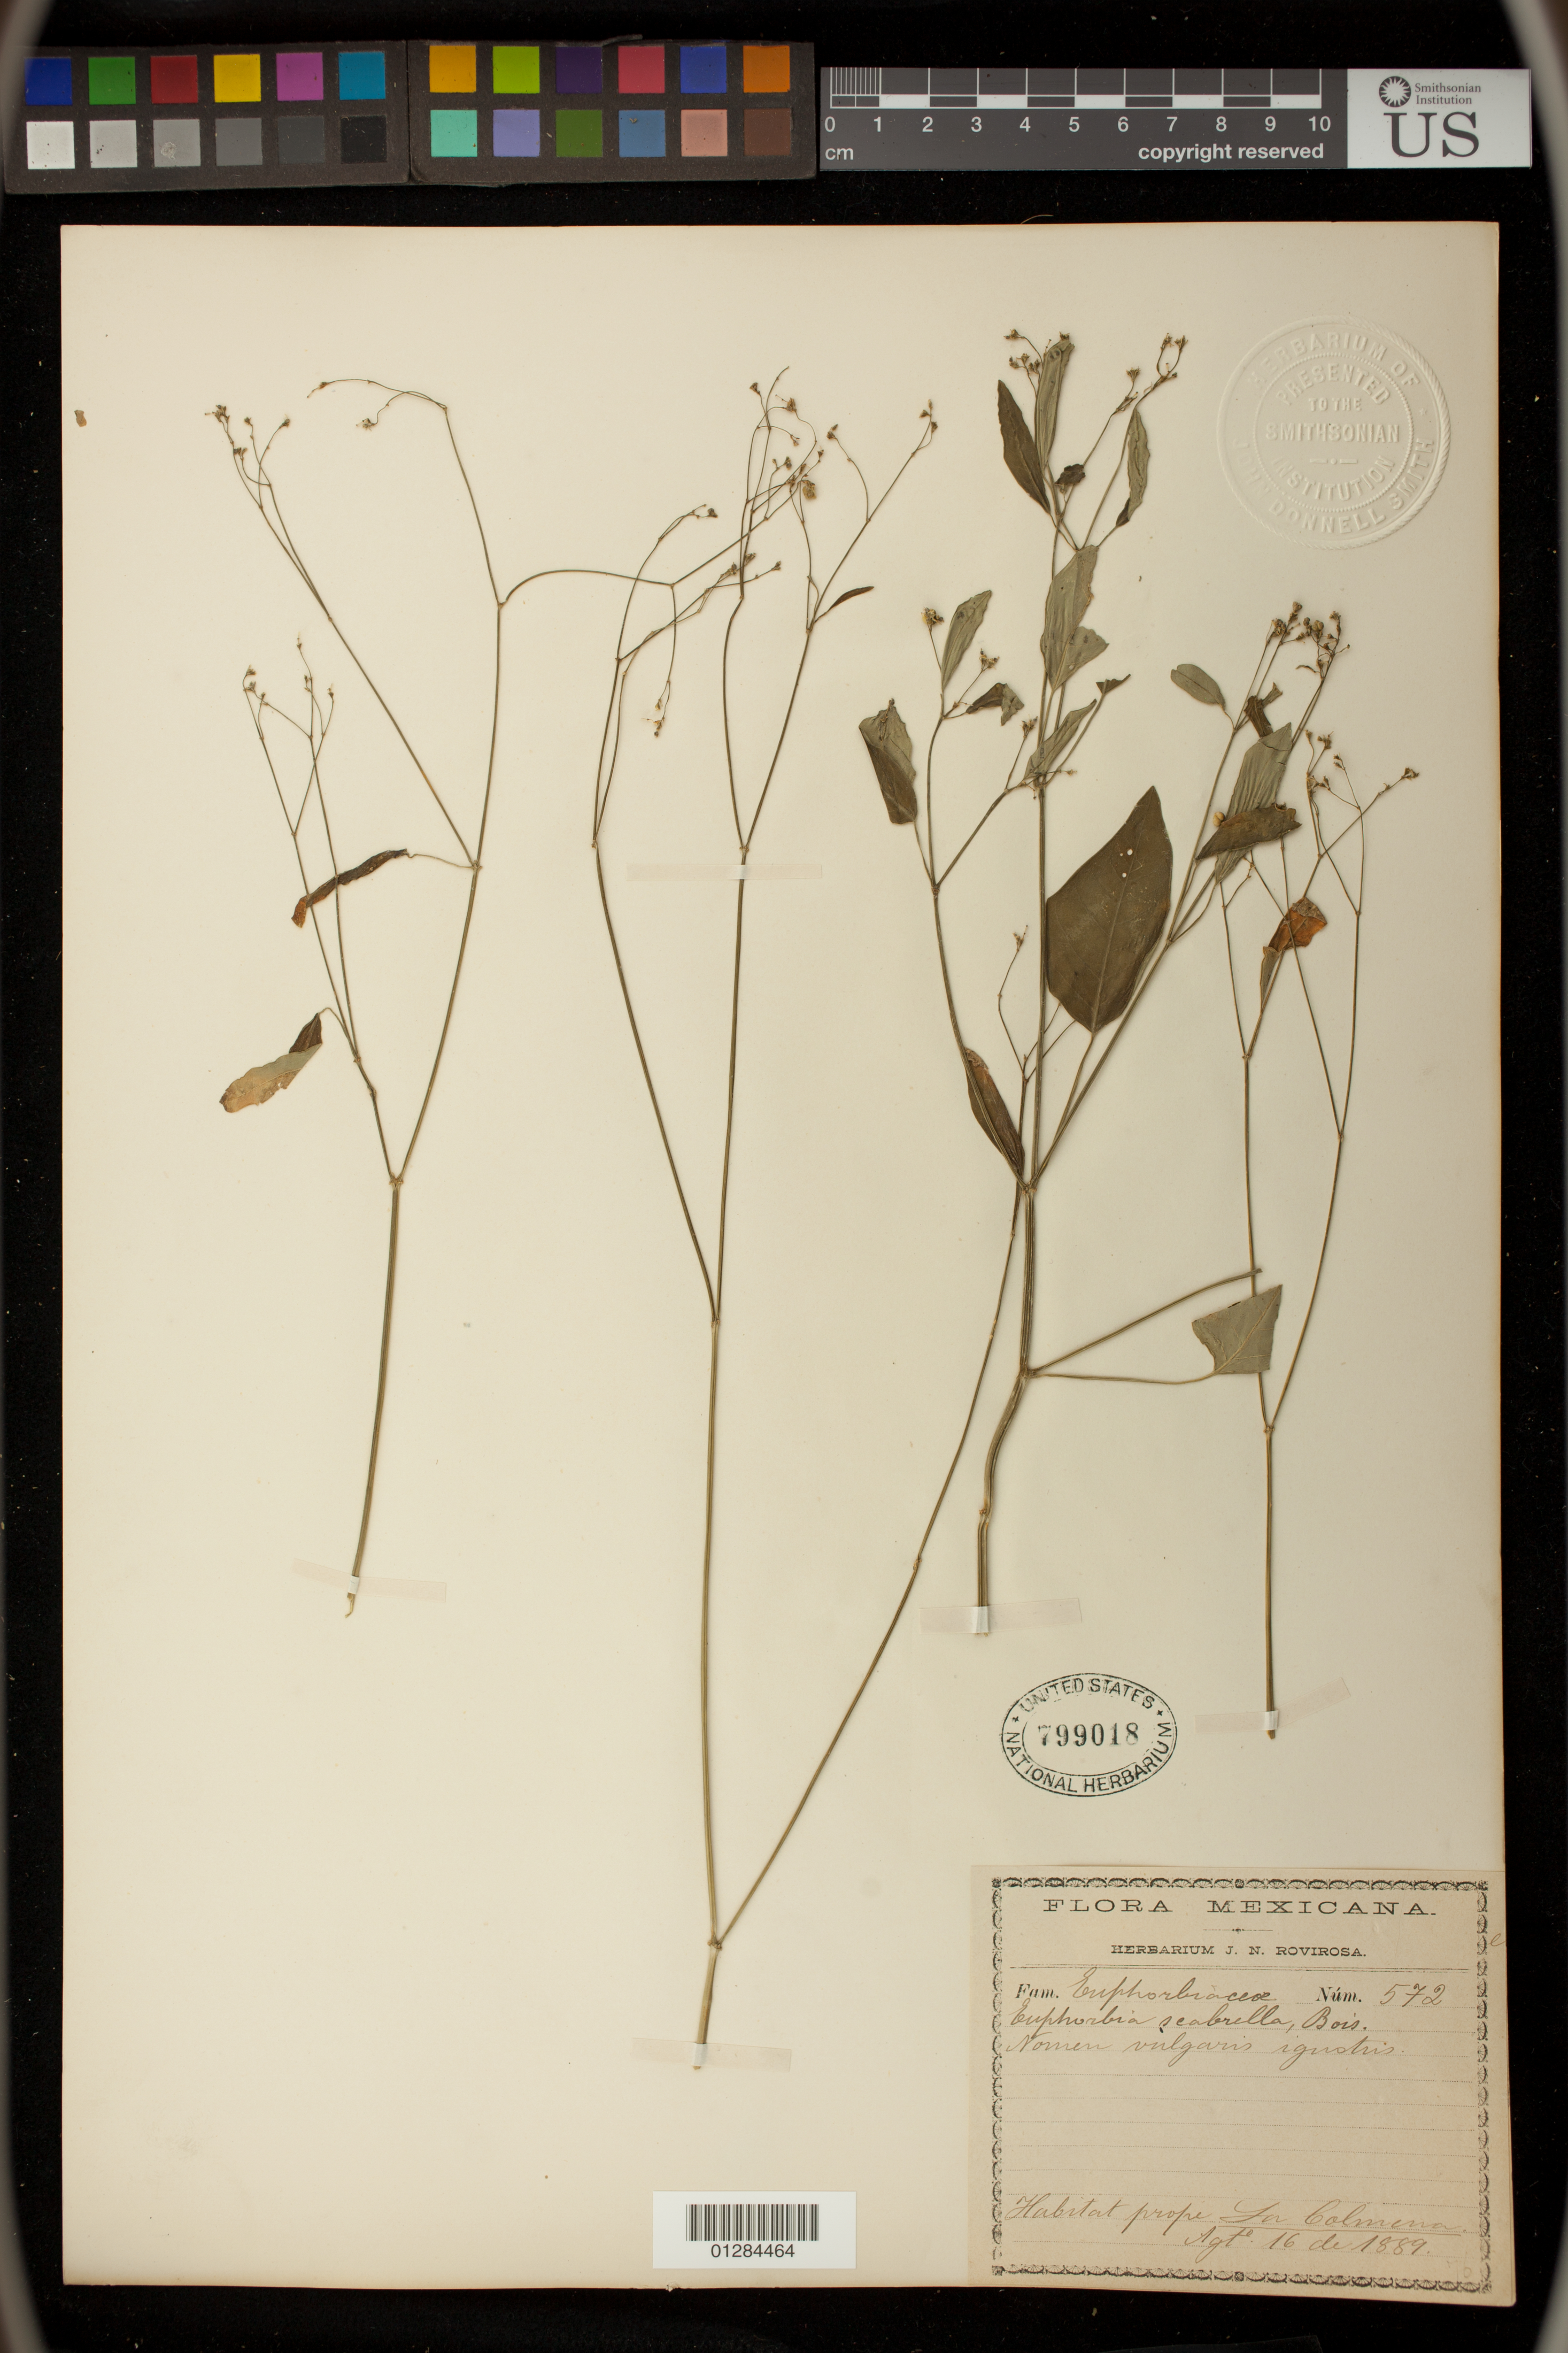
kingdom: Plantae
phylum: Tracheophyta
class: Magnoliopsida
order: Malpighiales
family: Euphorbiaceae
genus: Euphorbia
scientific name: Euphorbia triphylla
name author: (Klotzsch & Garcke) Oudejans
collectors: J. N. Rovirosa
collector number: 572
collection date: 1889-08-16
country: Mexico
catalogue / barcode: US 799018